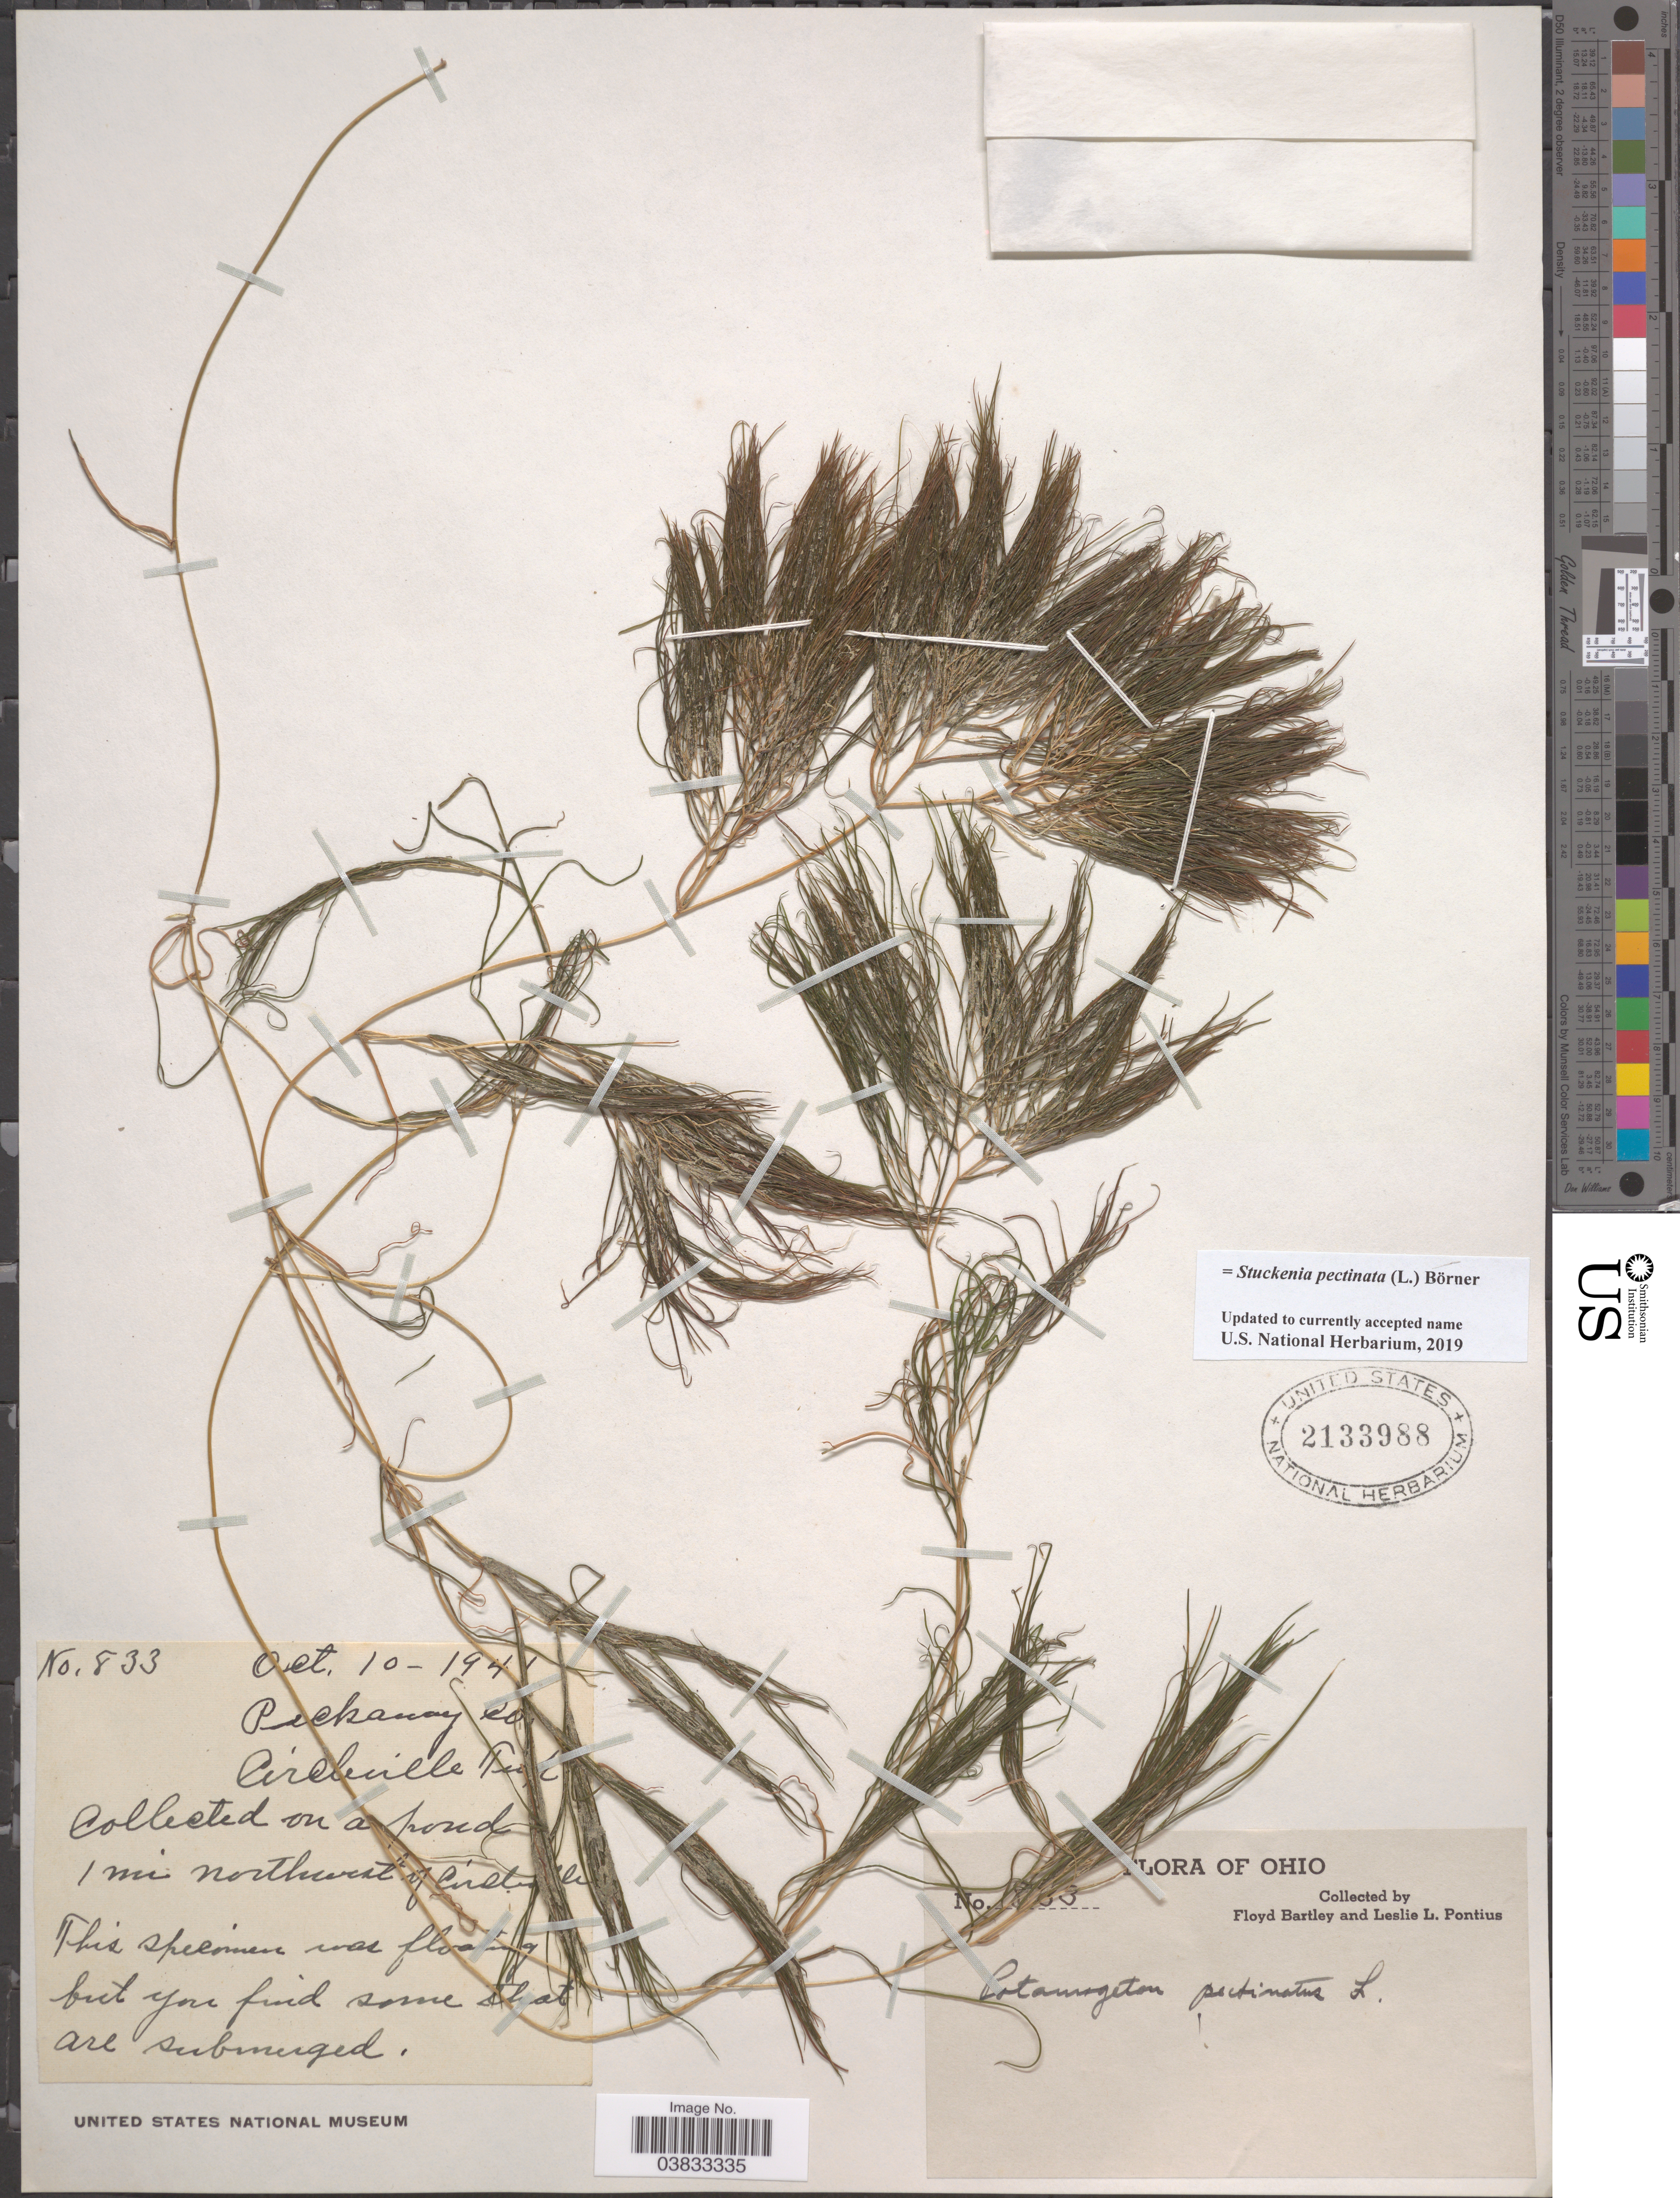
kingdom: Plantae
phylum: Tracheophyta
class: Liliopsida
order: Alismatales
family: Potamogetonaceae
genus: Stuckenia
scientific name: Stuckenia pectinata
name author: (L.) Börner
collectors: F. Bartley & L. Pontius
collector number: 833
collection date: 1941-10-10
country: United States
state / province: Ohio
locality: Pickaway Co. Circleville Twp. On a pond 1 mi northwest of Circleville.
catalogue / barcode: US 2133988